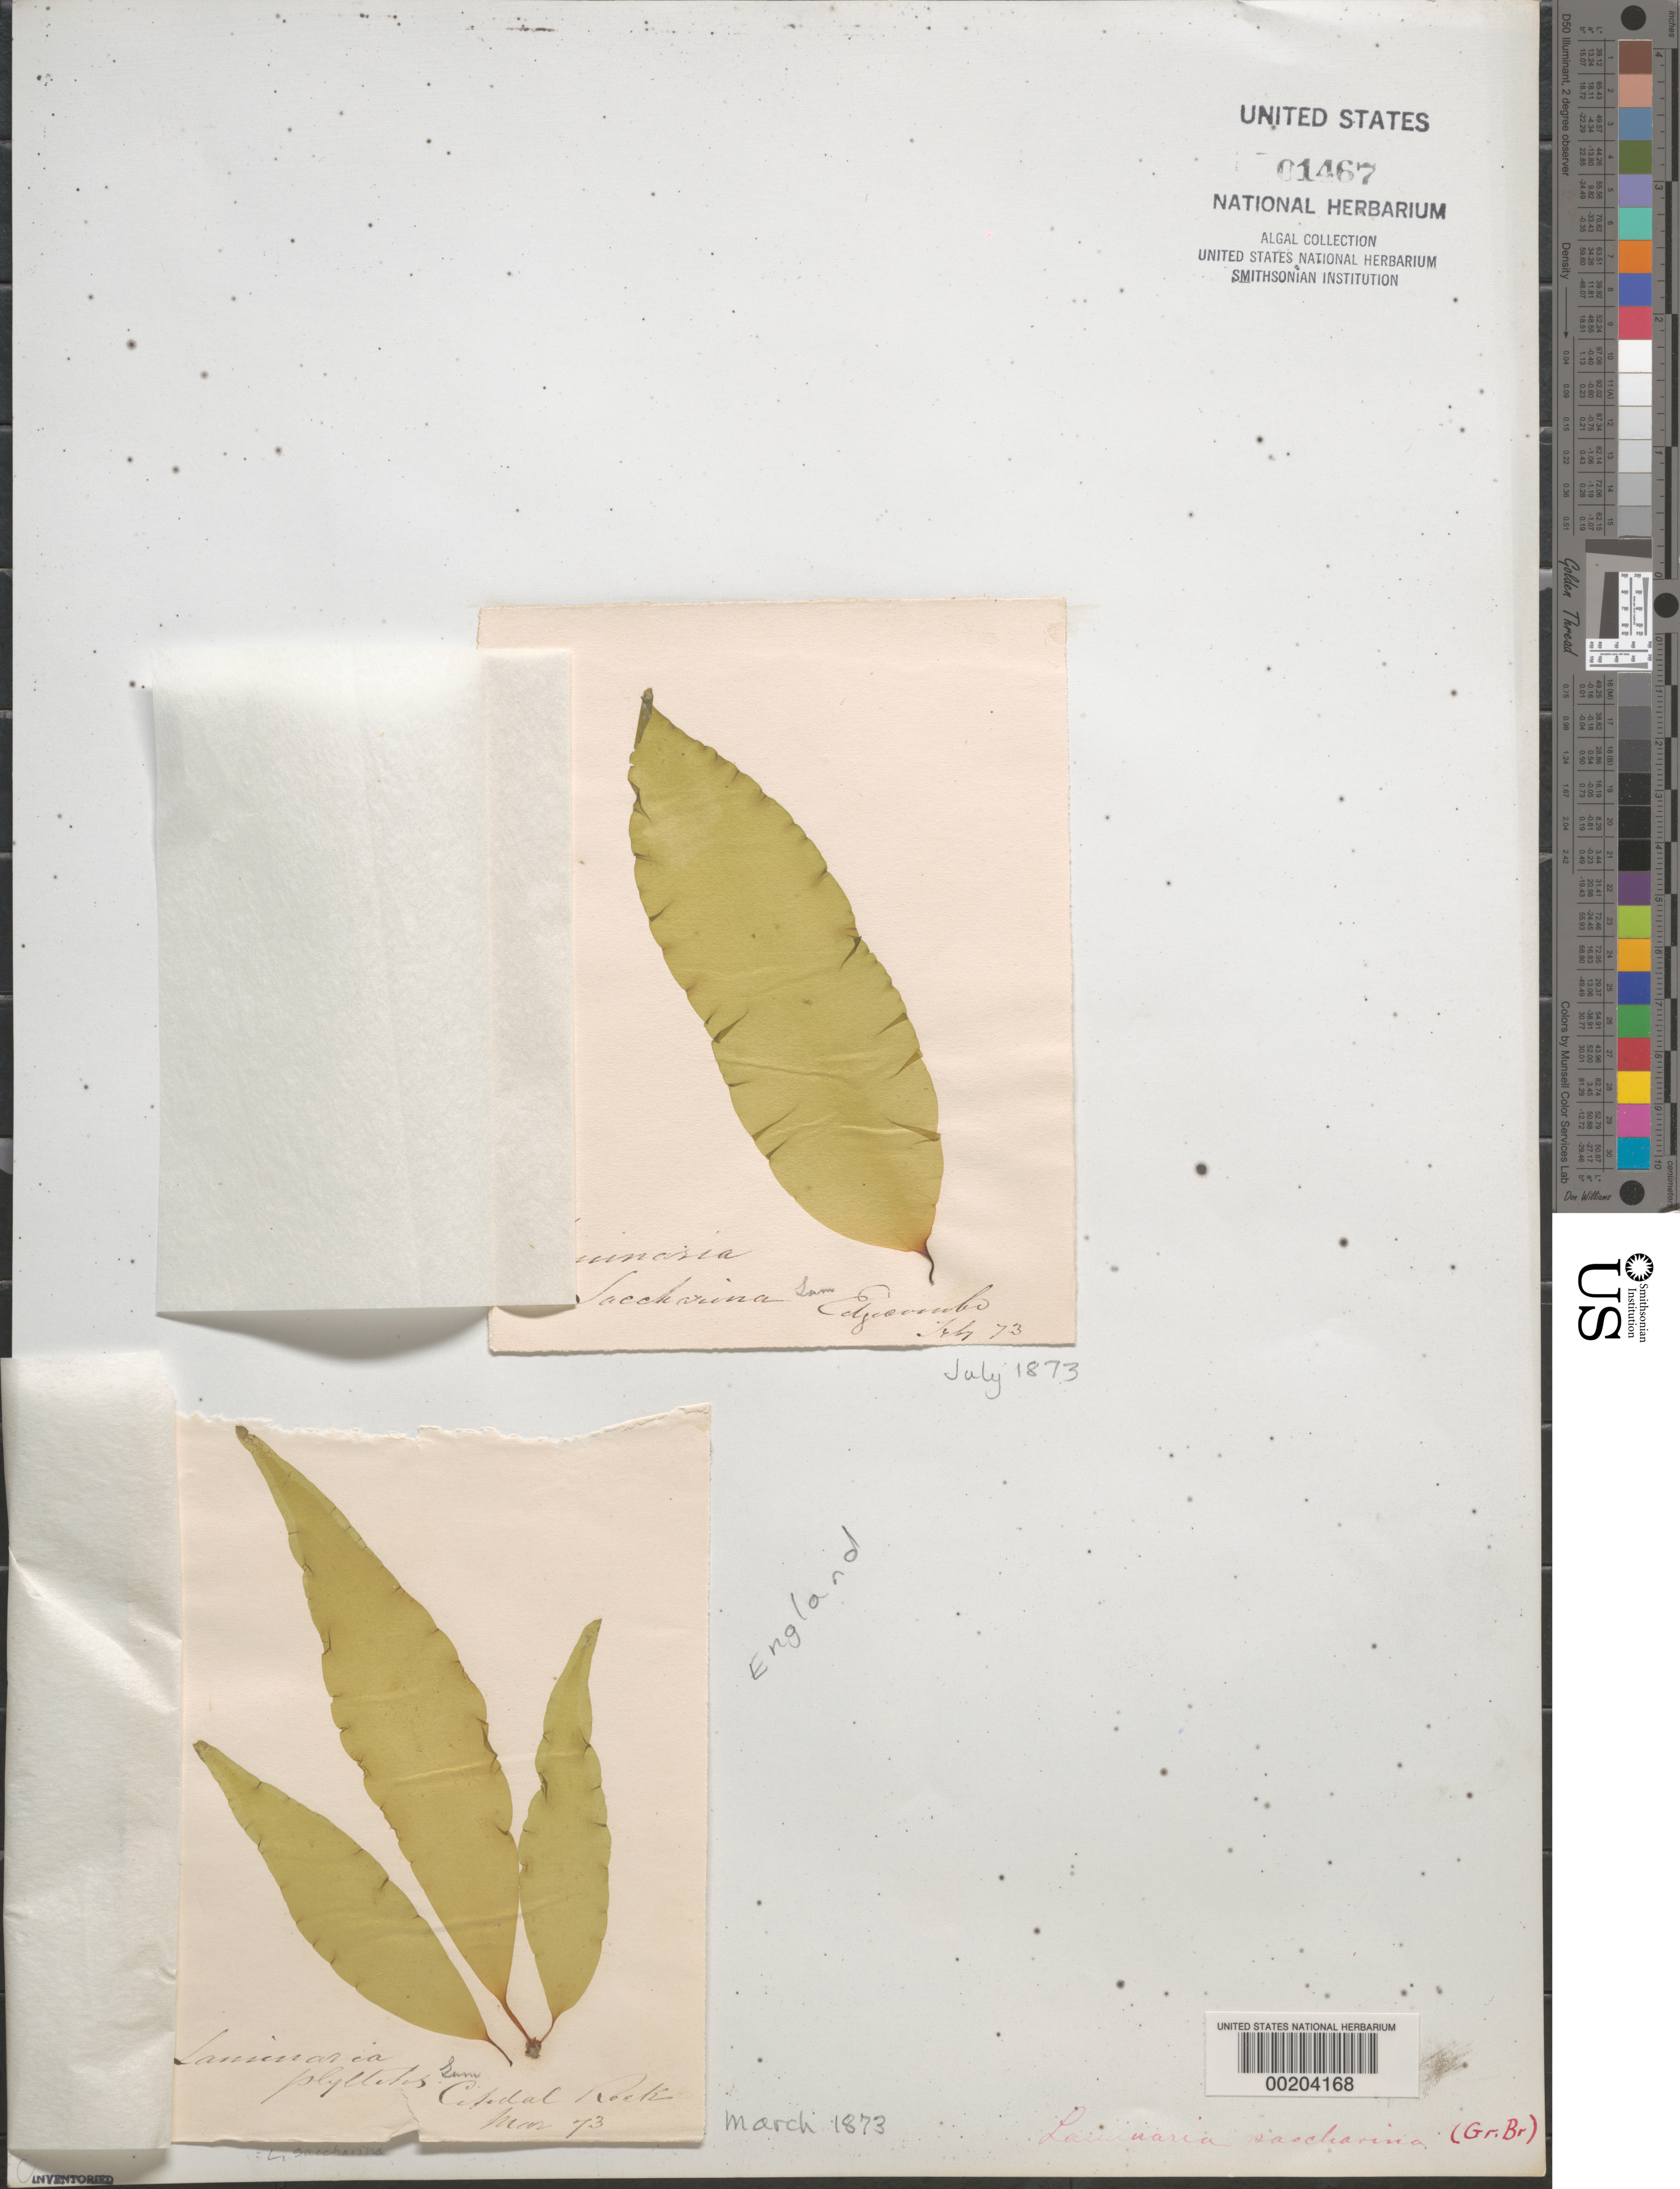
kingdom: Chromista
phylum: Ochrophyta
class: Phaeophyceae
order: Laminariales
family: Laminariaceae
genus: Saccharina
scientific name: Saccharina latissima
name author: C.E. Lane et al.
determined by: Algae name updating Project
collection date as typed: Feb 1873 AND -- Mar 1873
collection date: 1873-02,1873-03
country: United Kingdom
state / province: England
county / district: Cornwall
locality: Edgecombe and Citadel Rocks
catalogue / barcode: US 1467